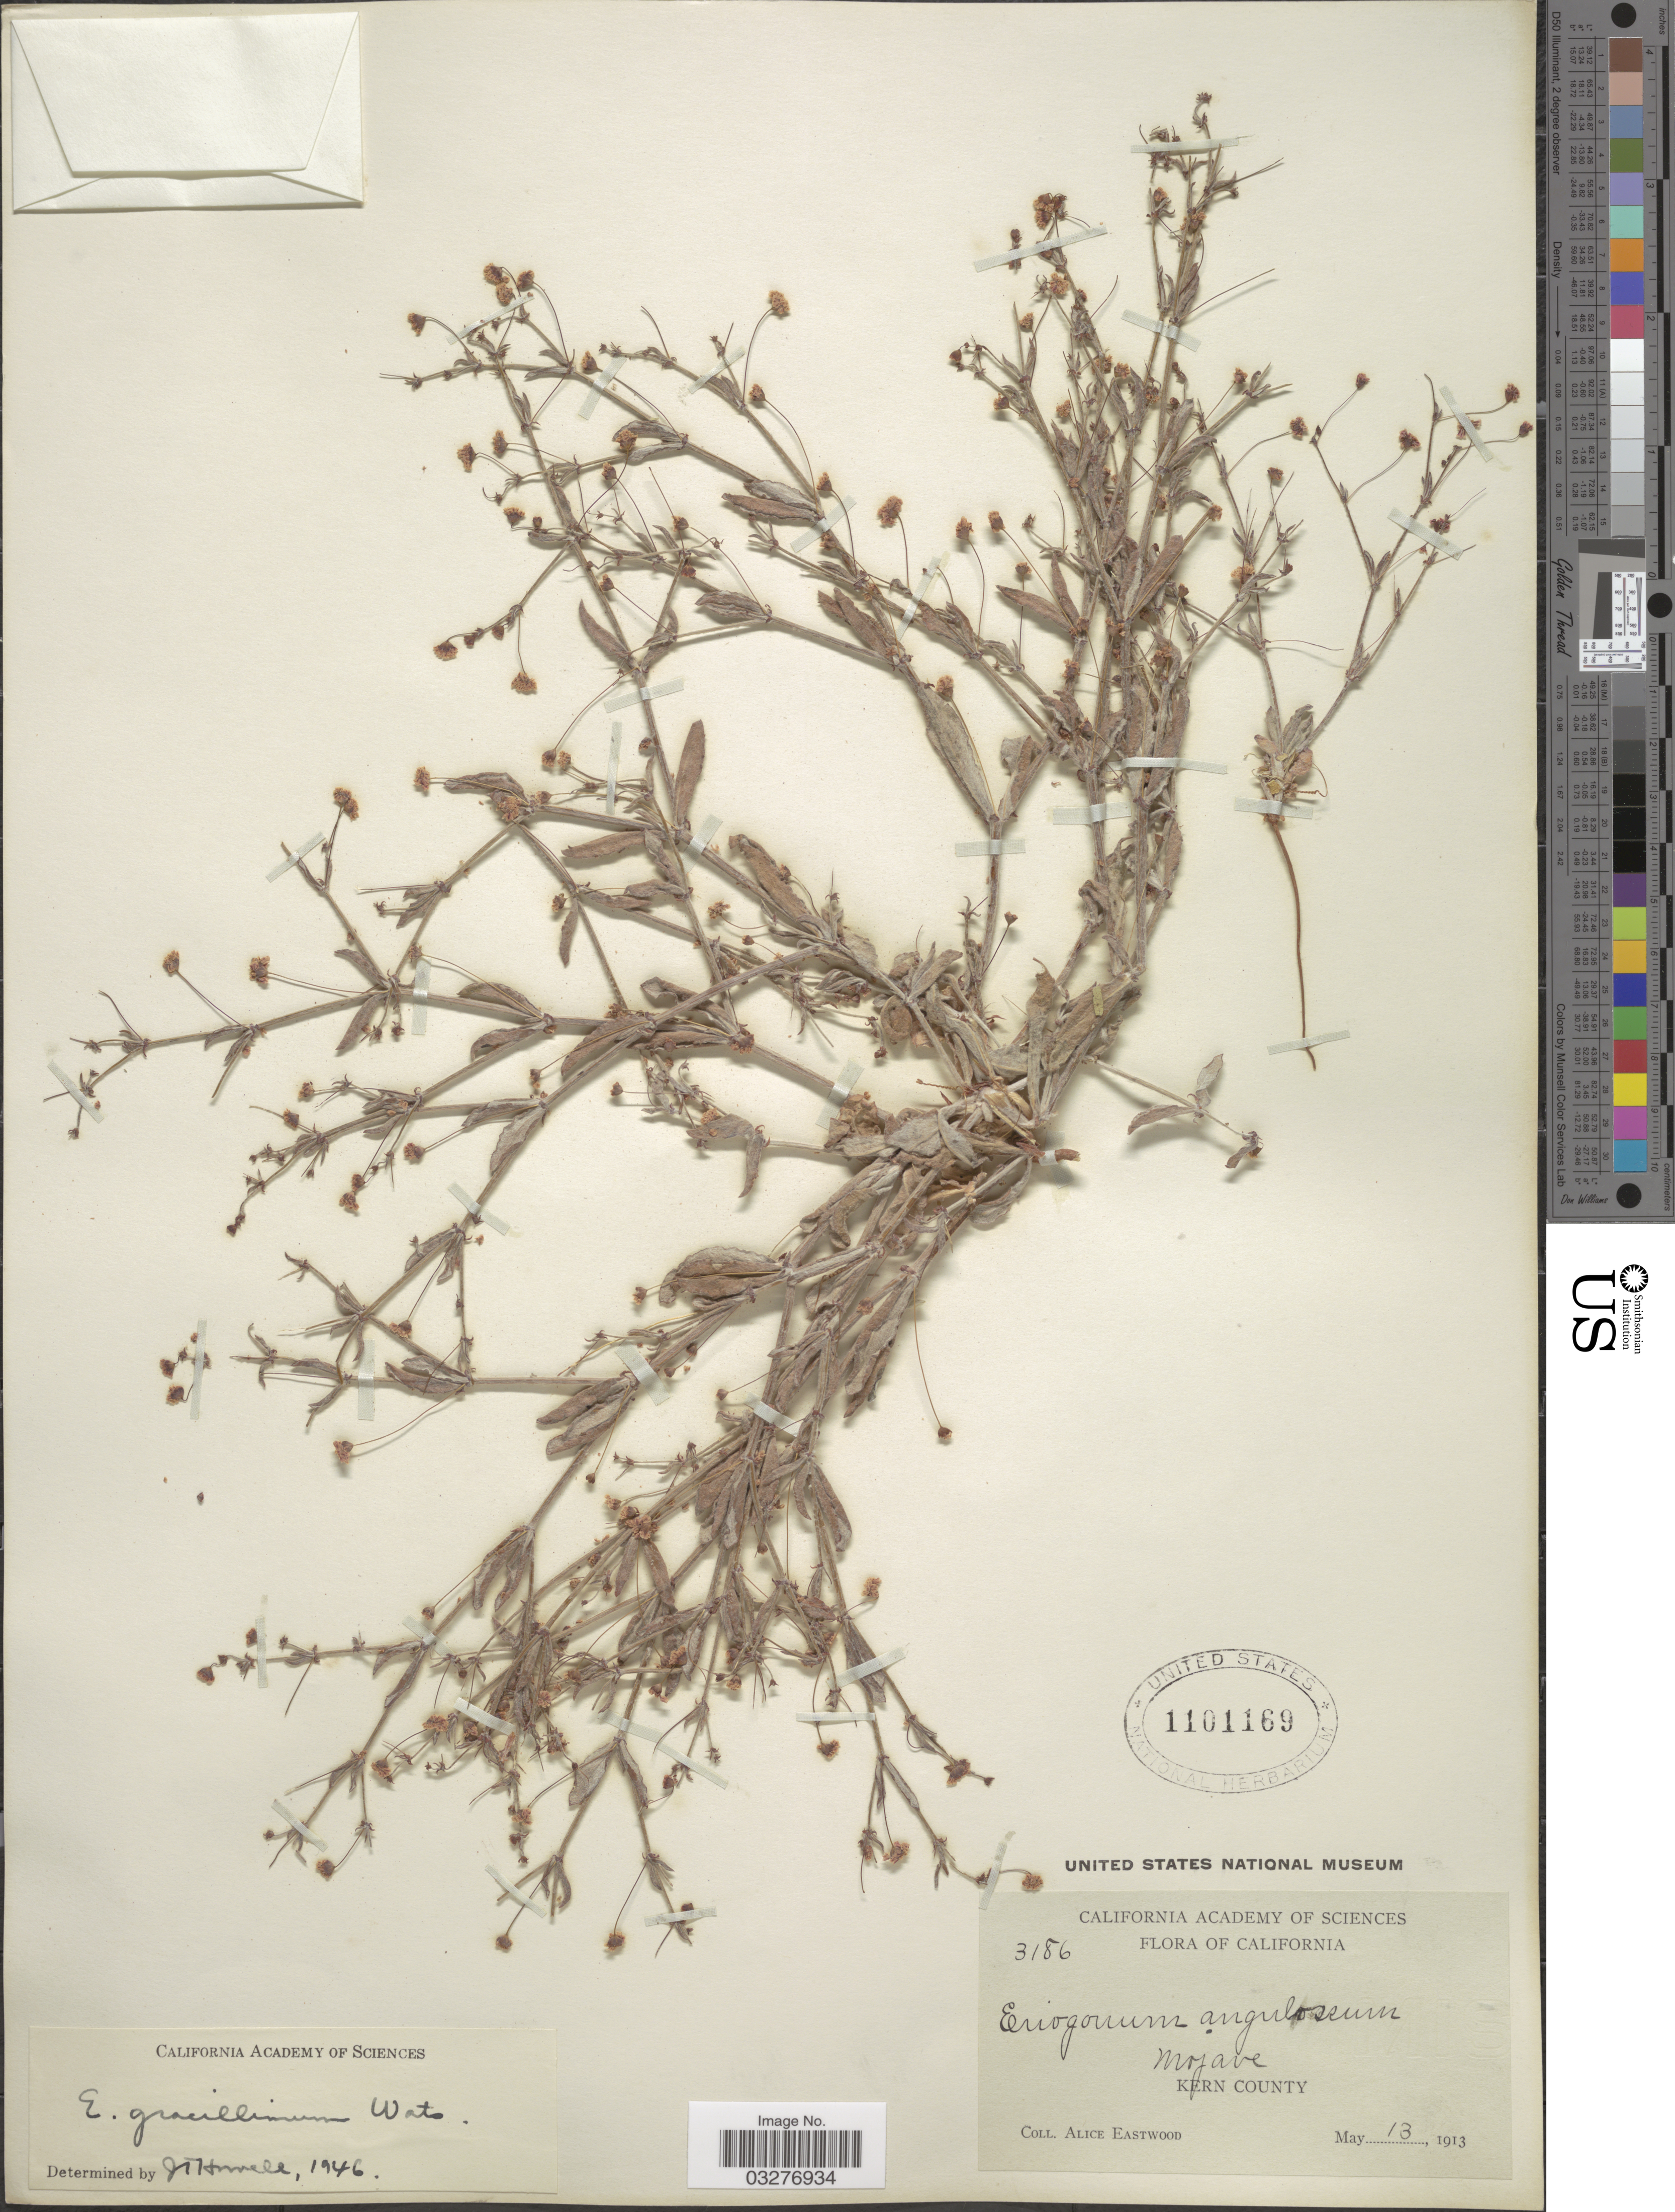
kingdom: Plantae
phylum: Tracheophyta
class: Magnoliopsida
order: Caryophyllales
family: Polygonaceae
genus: Eriogonum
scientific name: Eriogonum gracillimum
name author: S. Watson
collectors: A. Eastwood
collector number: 3186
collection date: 1913-05-13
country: United States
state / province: California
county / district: Kern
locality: Mojave, Kern County.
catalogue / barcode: US 1101169